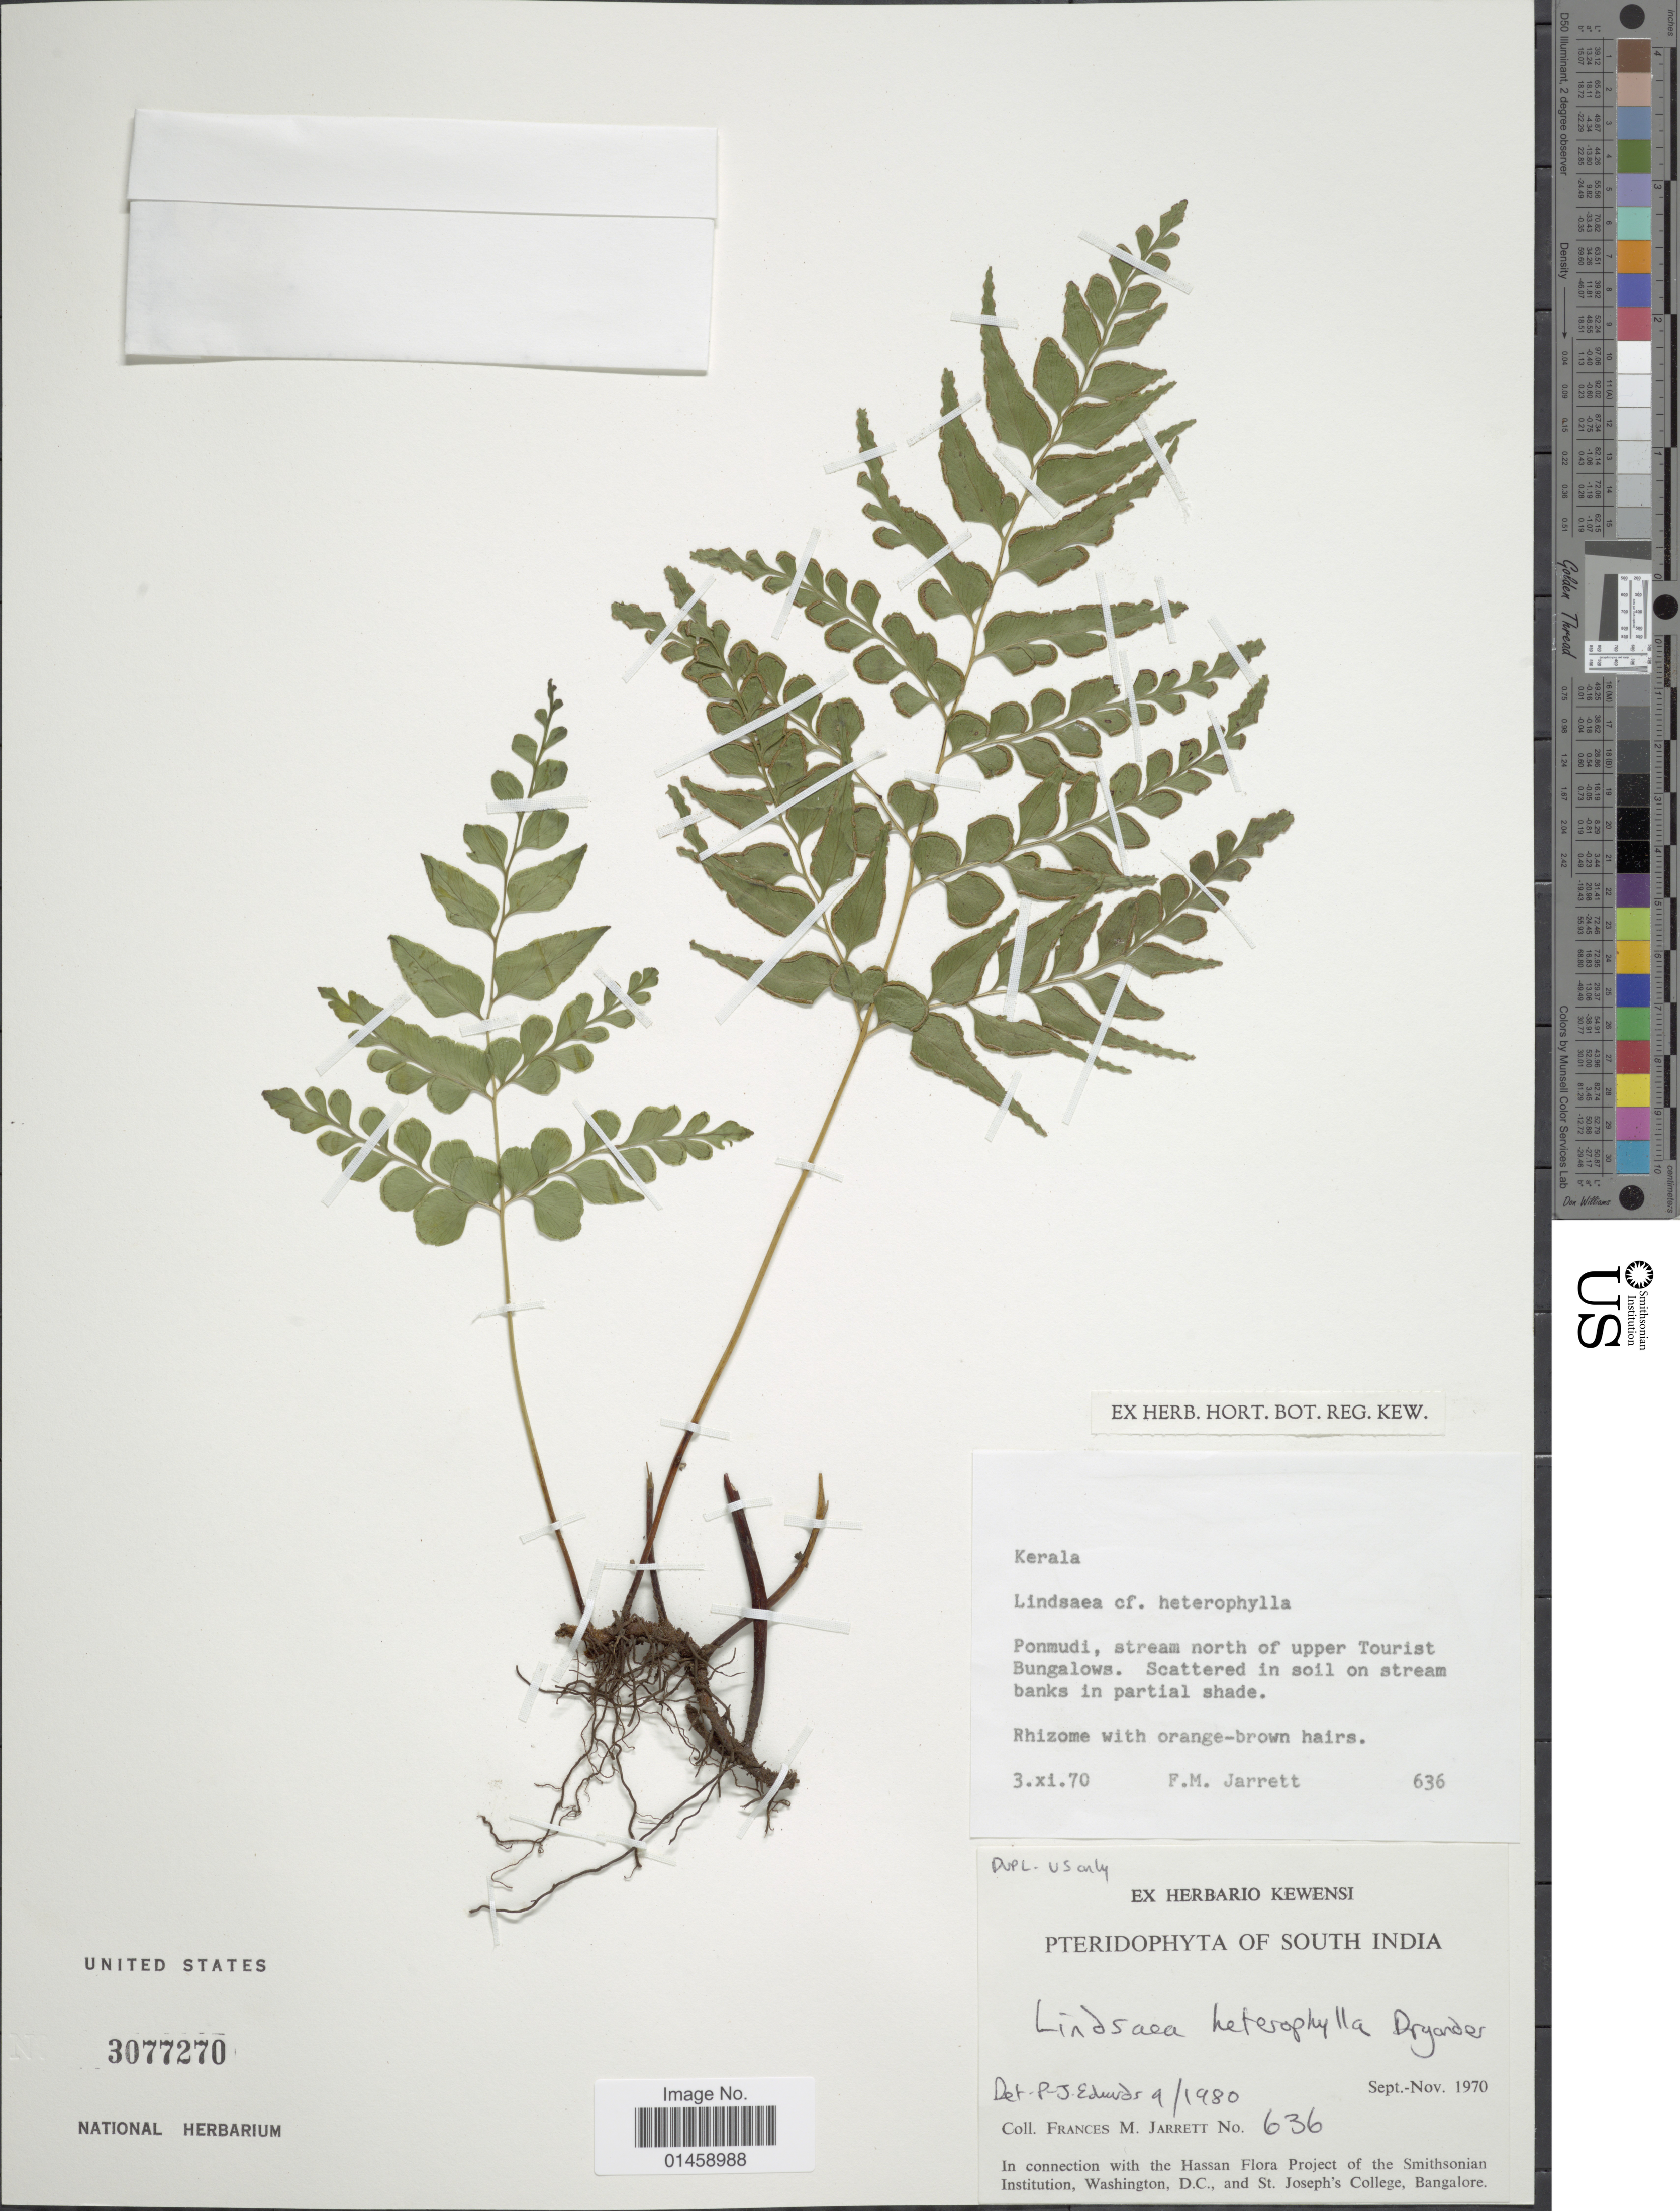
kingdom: Plantae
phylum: Tracheophyta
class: Polypodiopsida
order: Polypodiales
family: Lindsaeaceae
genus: Lindsaea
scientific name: Lindsaea heterophylla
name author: Dryand.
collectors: F. M. Jarrett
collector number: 636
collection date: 1970-09-03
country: India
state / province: Kerala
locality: South India, Ponmudi, stream north of upper Tourist Baungalows.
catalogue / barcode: US 3077270